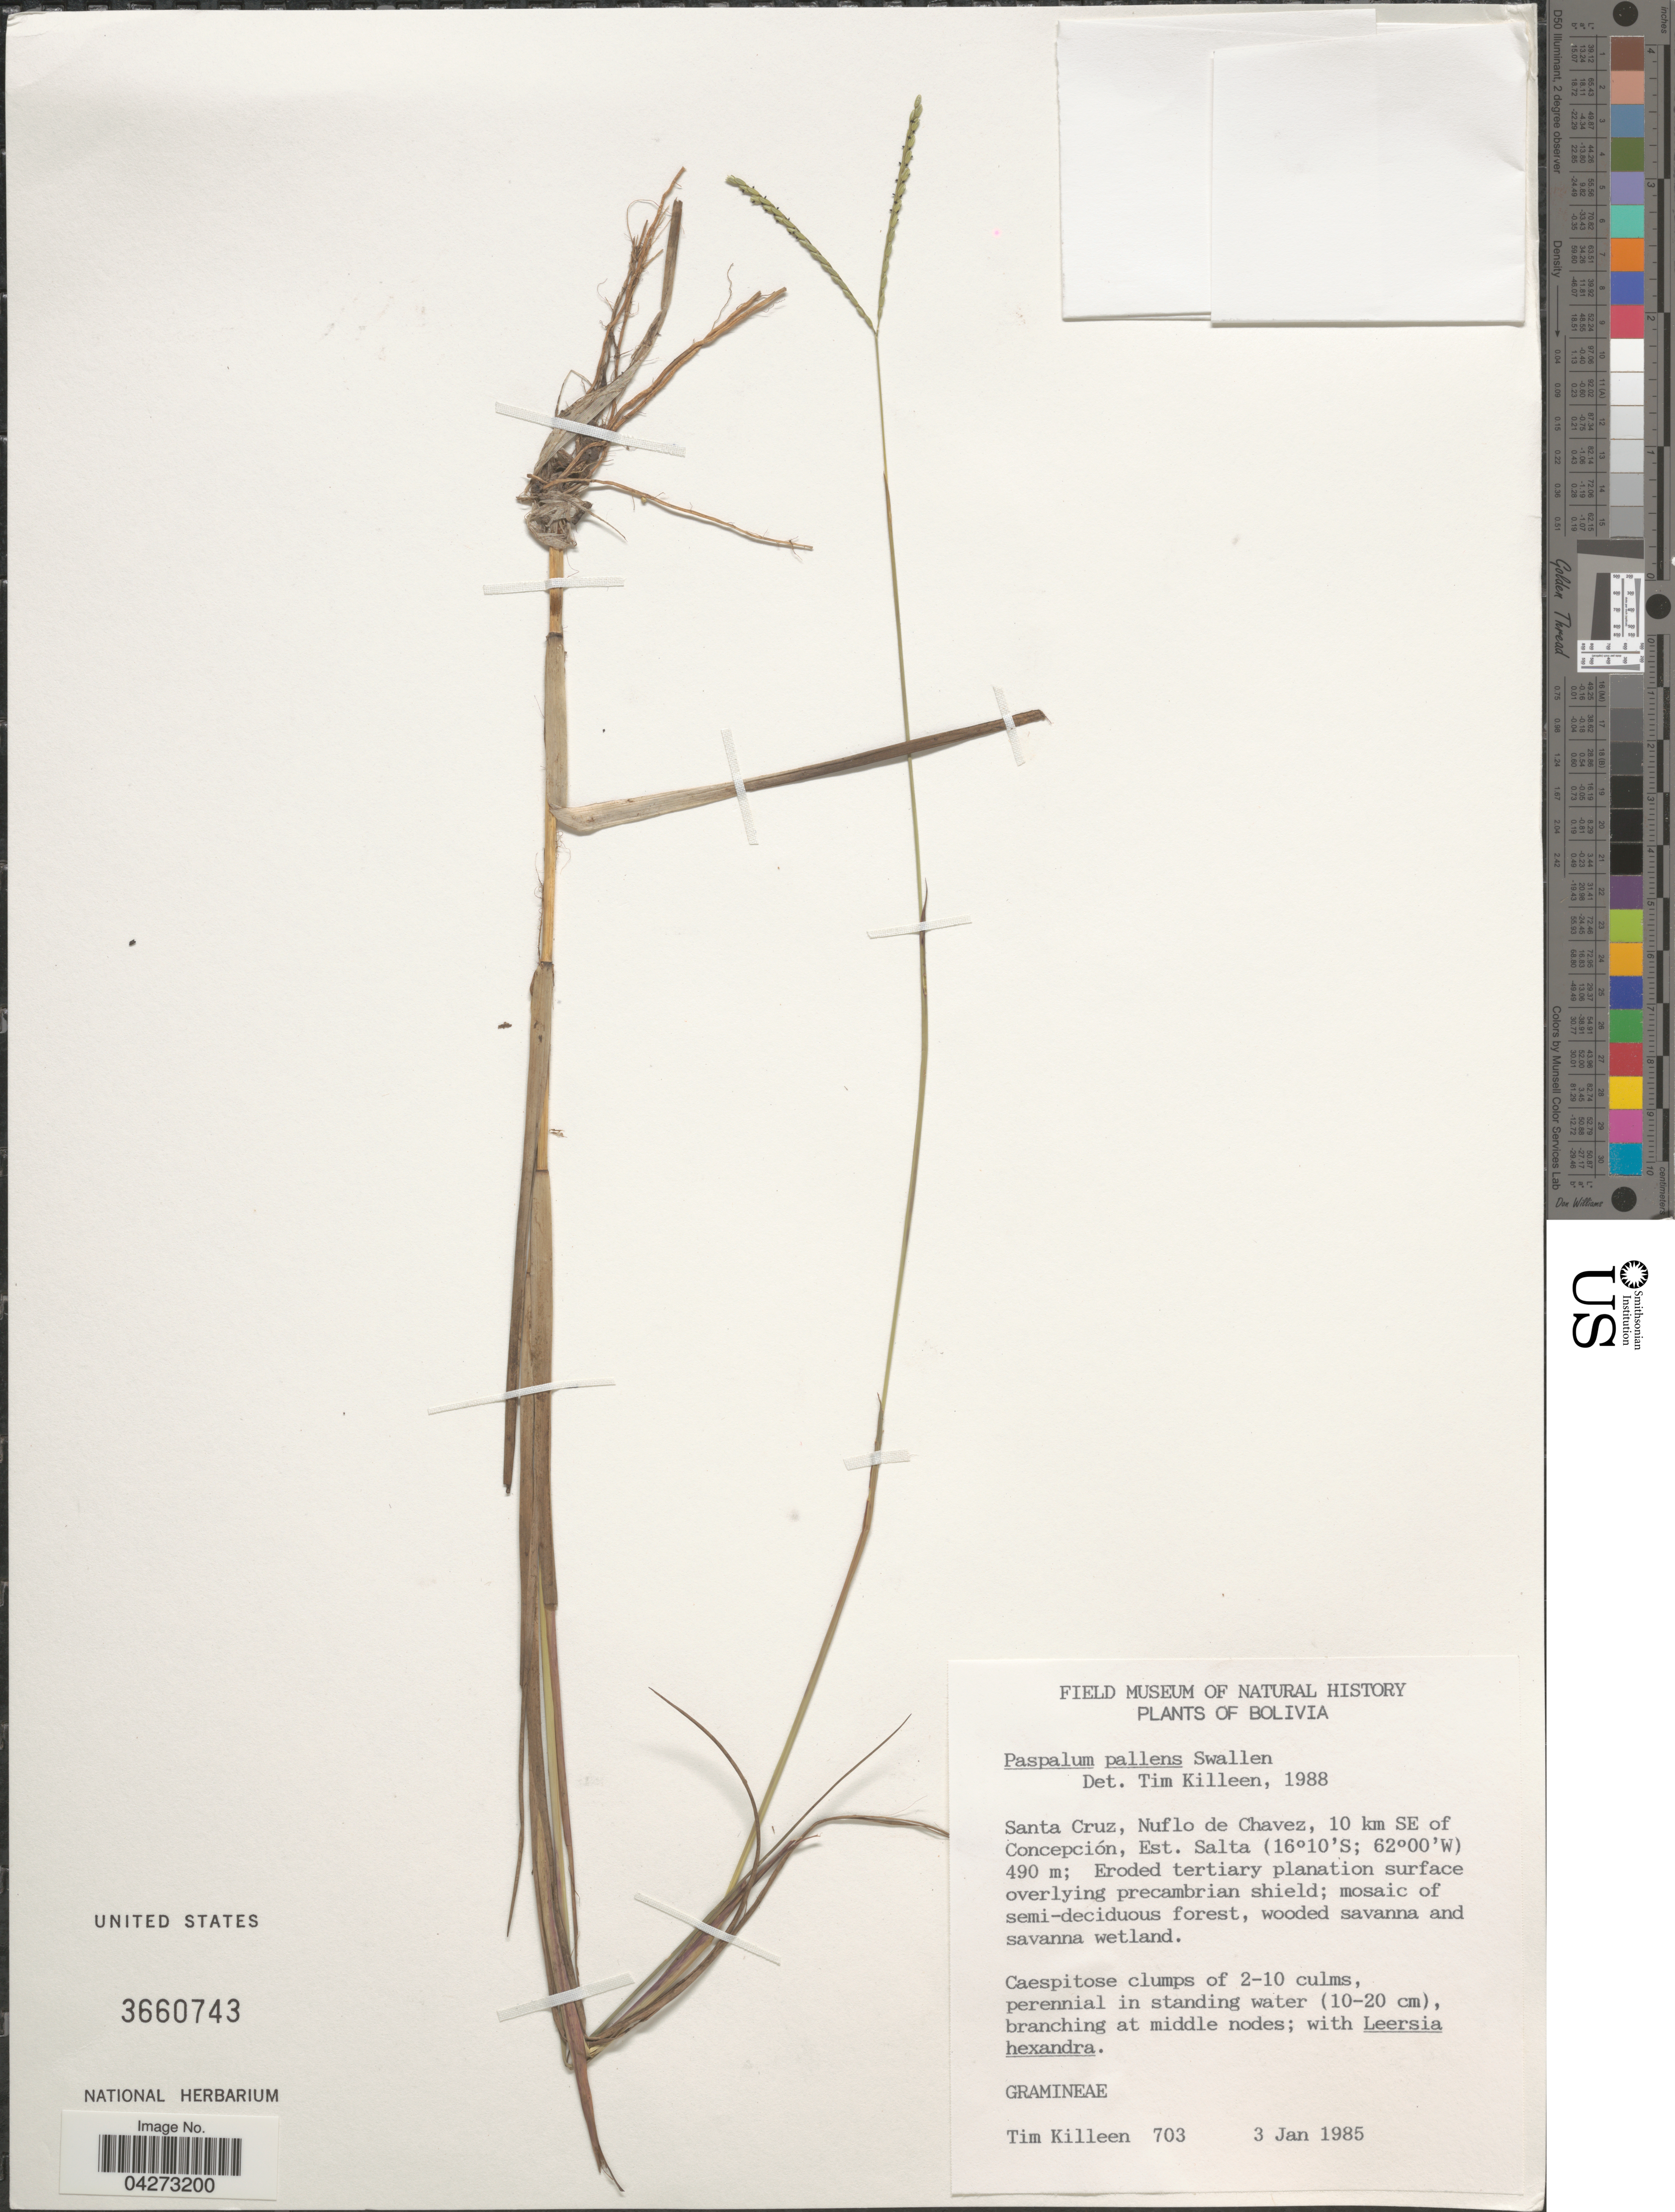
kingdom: Plantae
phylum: Tracheophyta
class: Liliopsida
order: Poales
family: Poaceae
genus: Paspalum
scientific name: Paspalum pallens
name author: Swallen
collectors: T. J. Killeen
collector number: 703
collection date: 1985-01-03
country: Bolivia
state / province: Santa Cruz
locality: Nuflo de Chavez, 10 km SE of Concepción, Est. Salta.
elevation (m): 490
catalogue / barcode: US 3660743